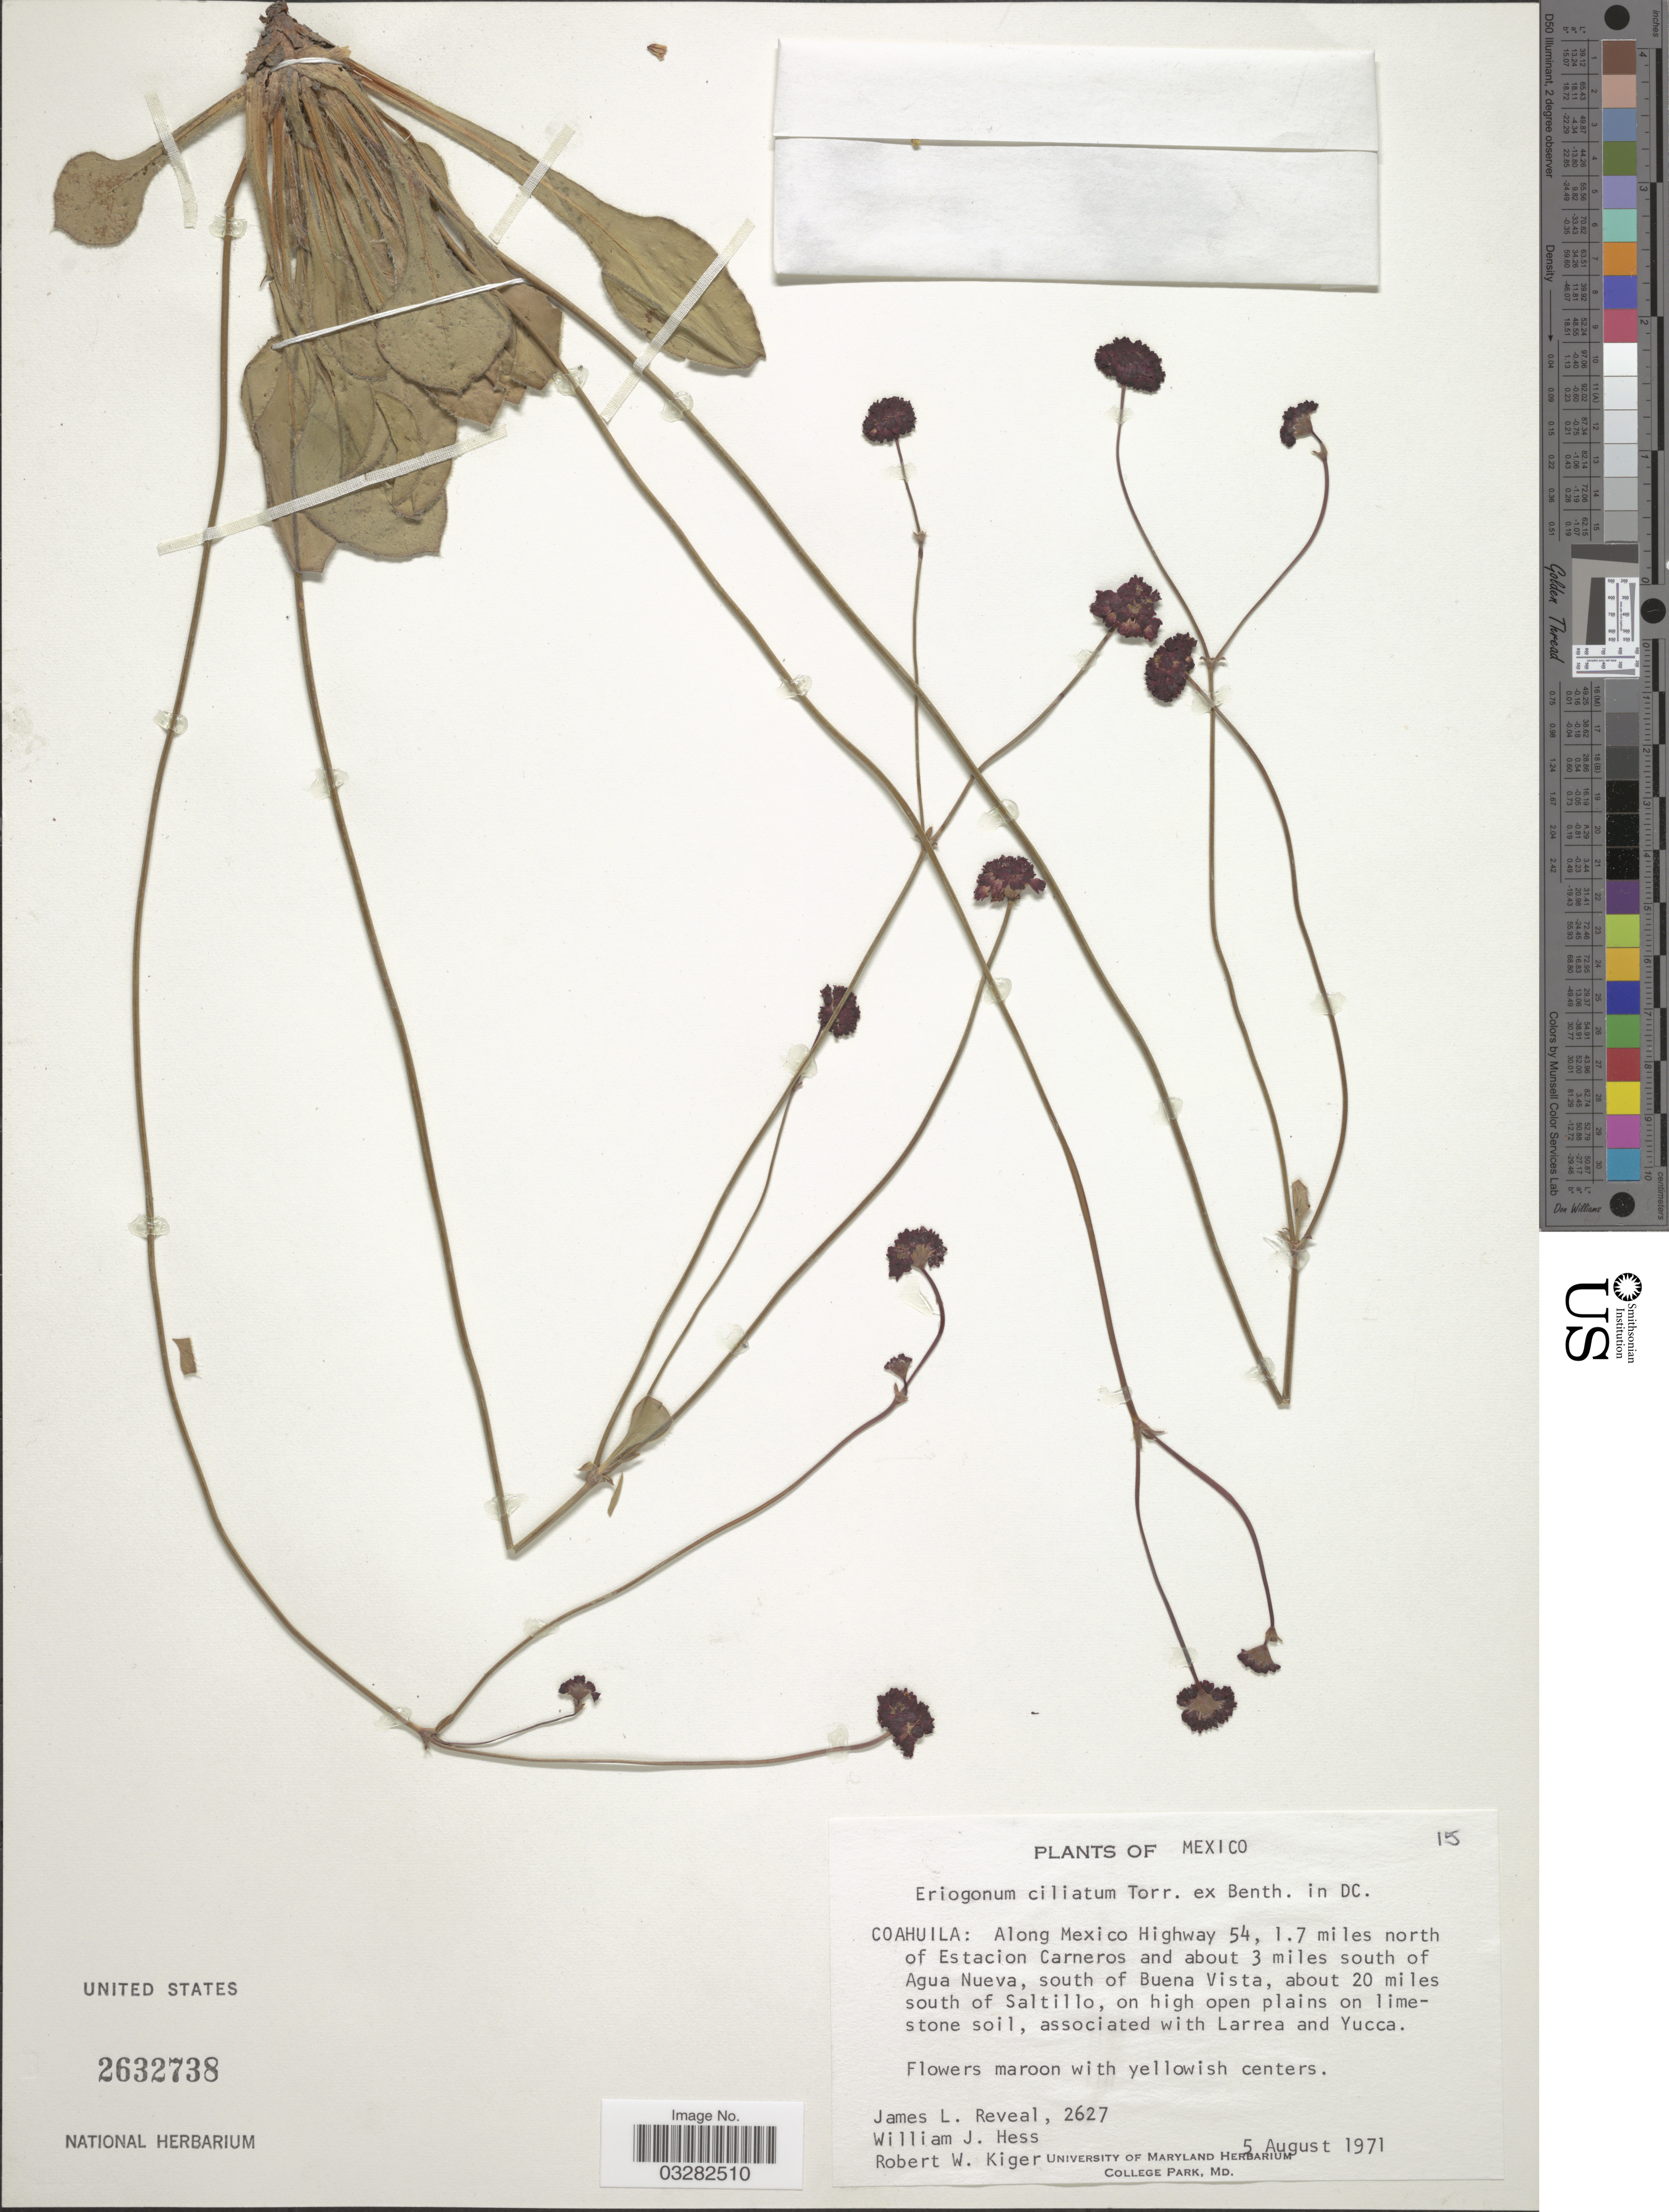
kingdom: Plantae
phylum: Tracheophyta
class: Magnoliopsida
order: Caryophyllales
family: Polygonaceae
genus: Eriogonum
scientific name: Eriogonum ciliatum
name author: Torr. ex Benth.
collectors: J. L. Reveal, W. Hess & R. Kiger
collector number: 2627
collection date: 1971-08-05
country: Mexico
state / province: Coahuila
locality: Along Mexico Highway 54, 1.7 miles north of Estacion Carneros and about 3 miles south of Agua Nueva, south of Buena Vista, about 20 miles south of Saltillo.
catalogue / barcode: US 2632738